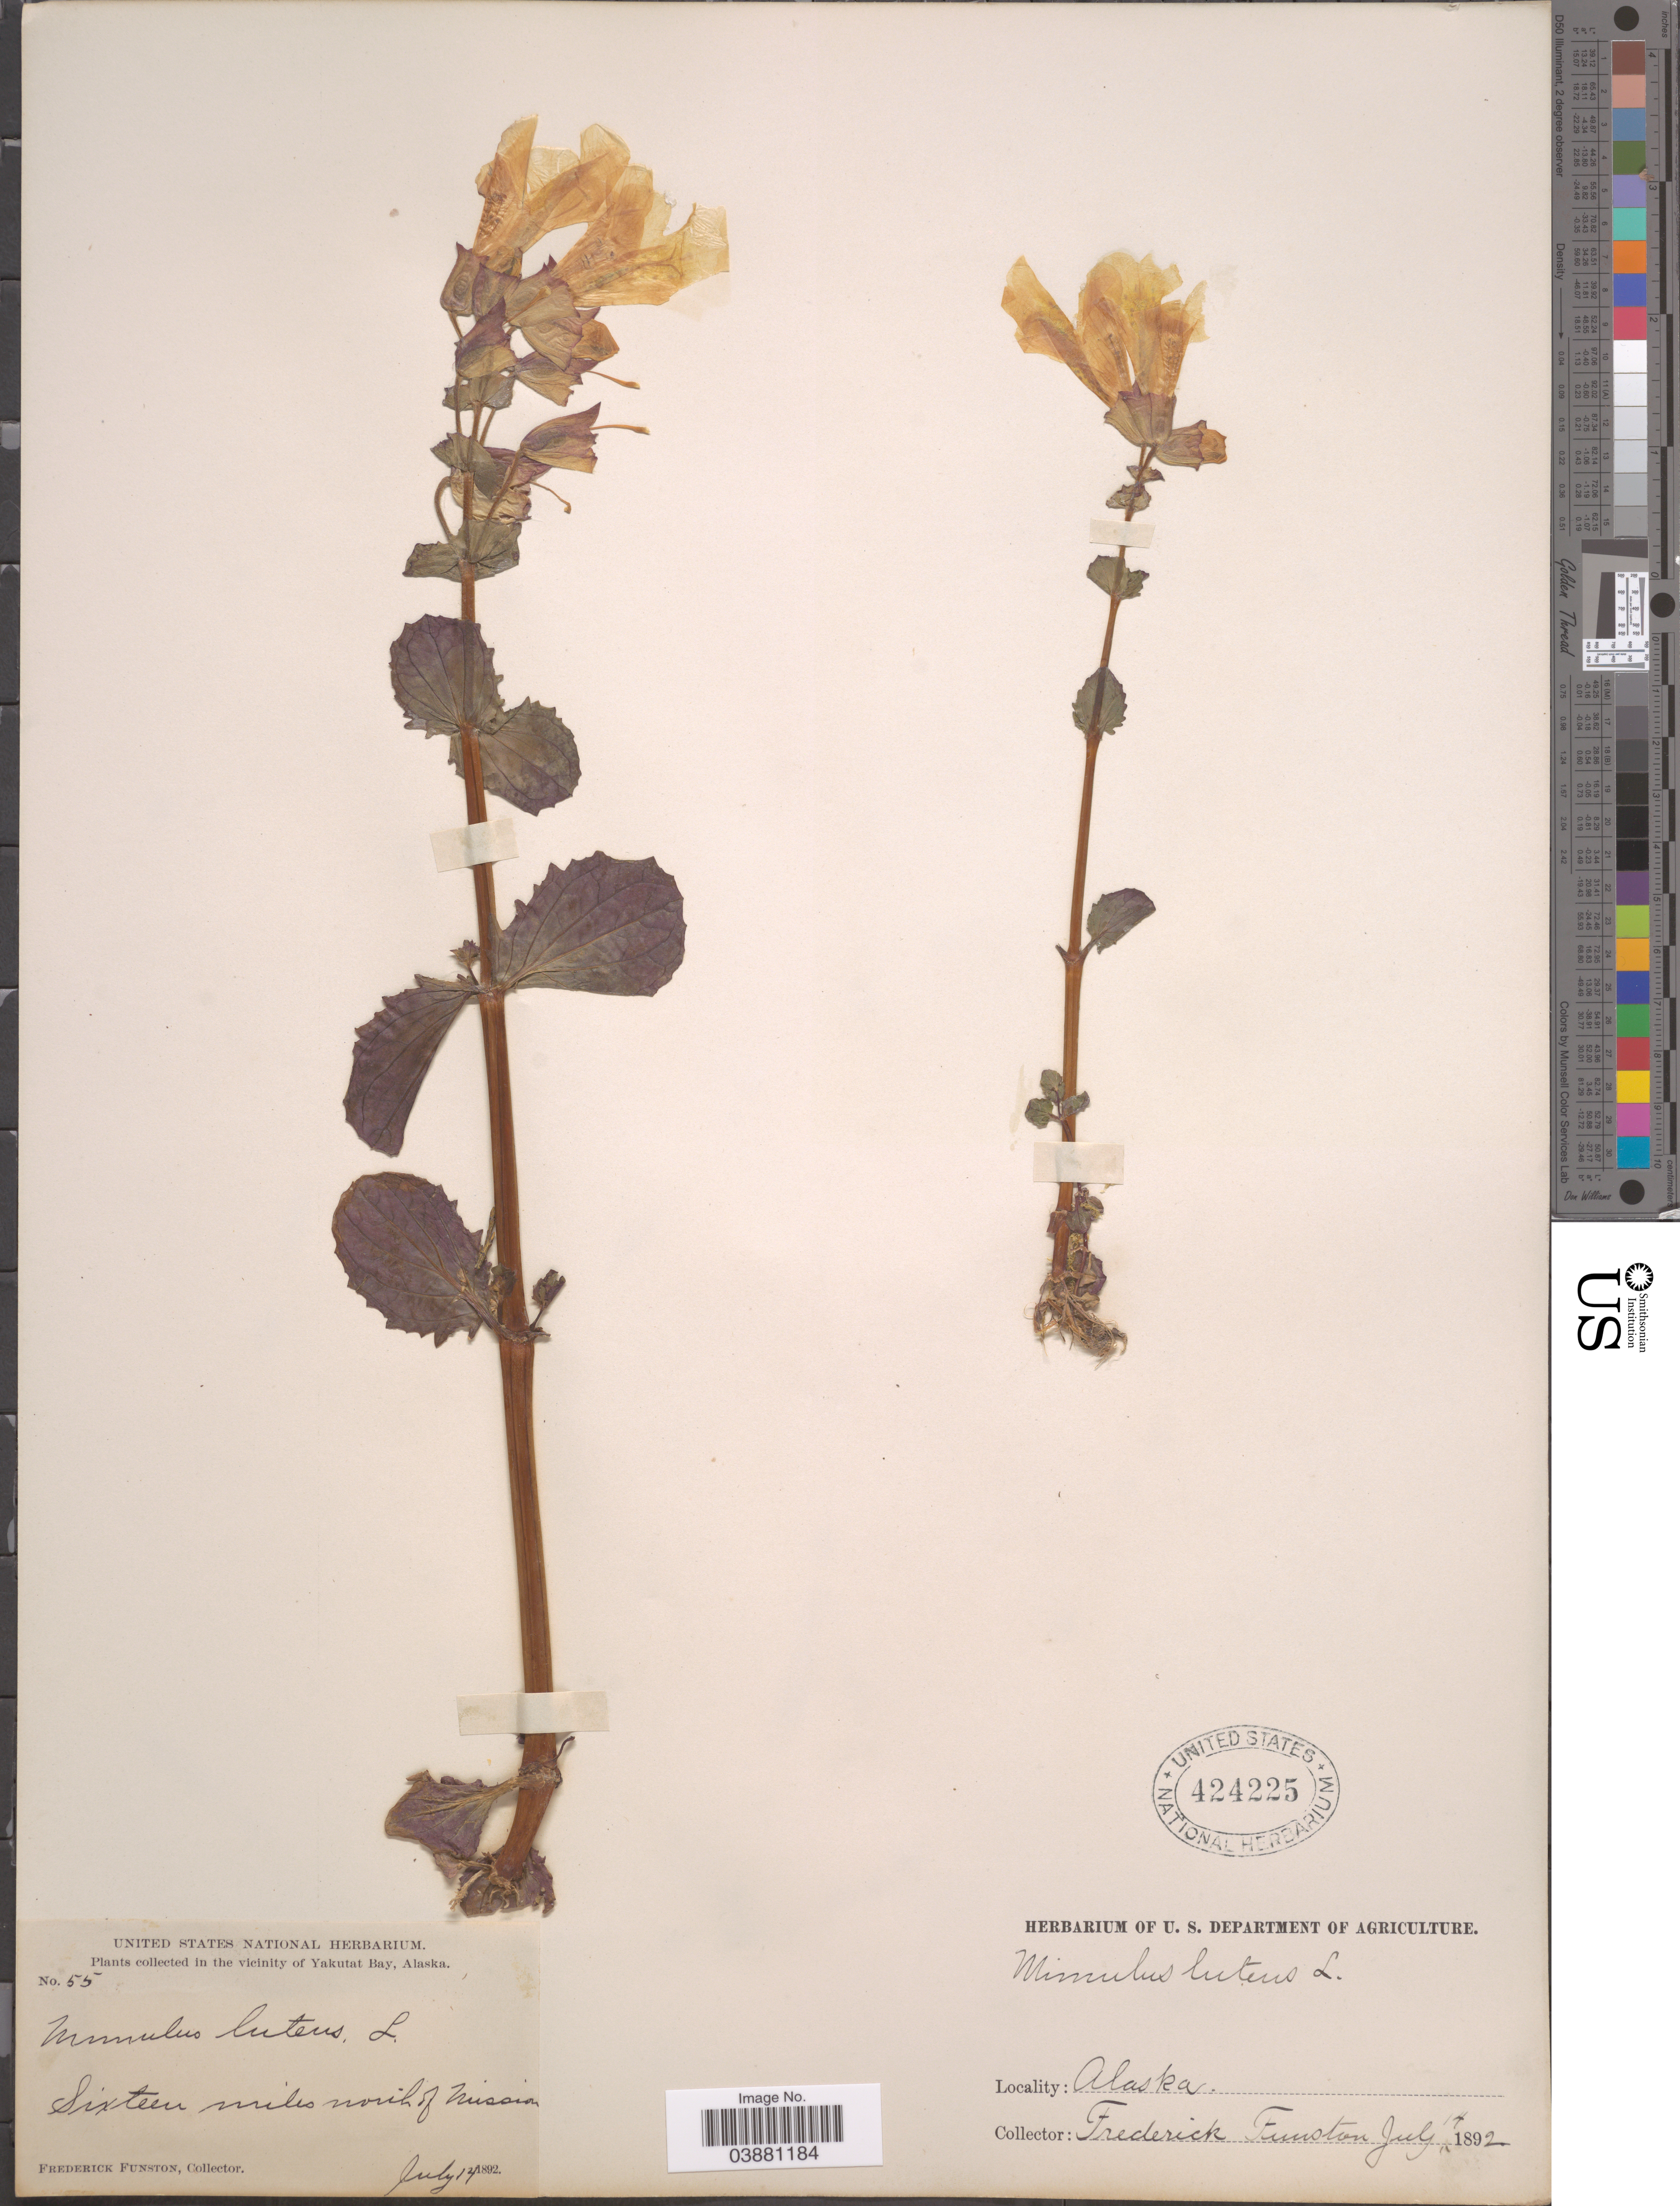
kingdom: Plantae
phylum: Tracheophyta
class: Magnoliopsida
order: Lamiales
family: Phrymaceae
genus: Mimulus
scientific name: Mimulus guttatus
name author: DC.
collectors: F. Funston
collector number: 55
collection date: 1892-07-14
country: United States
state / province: Alaska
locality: Sixteen miles north of Mission.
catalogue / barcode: US 424225